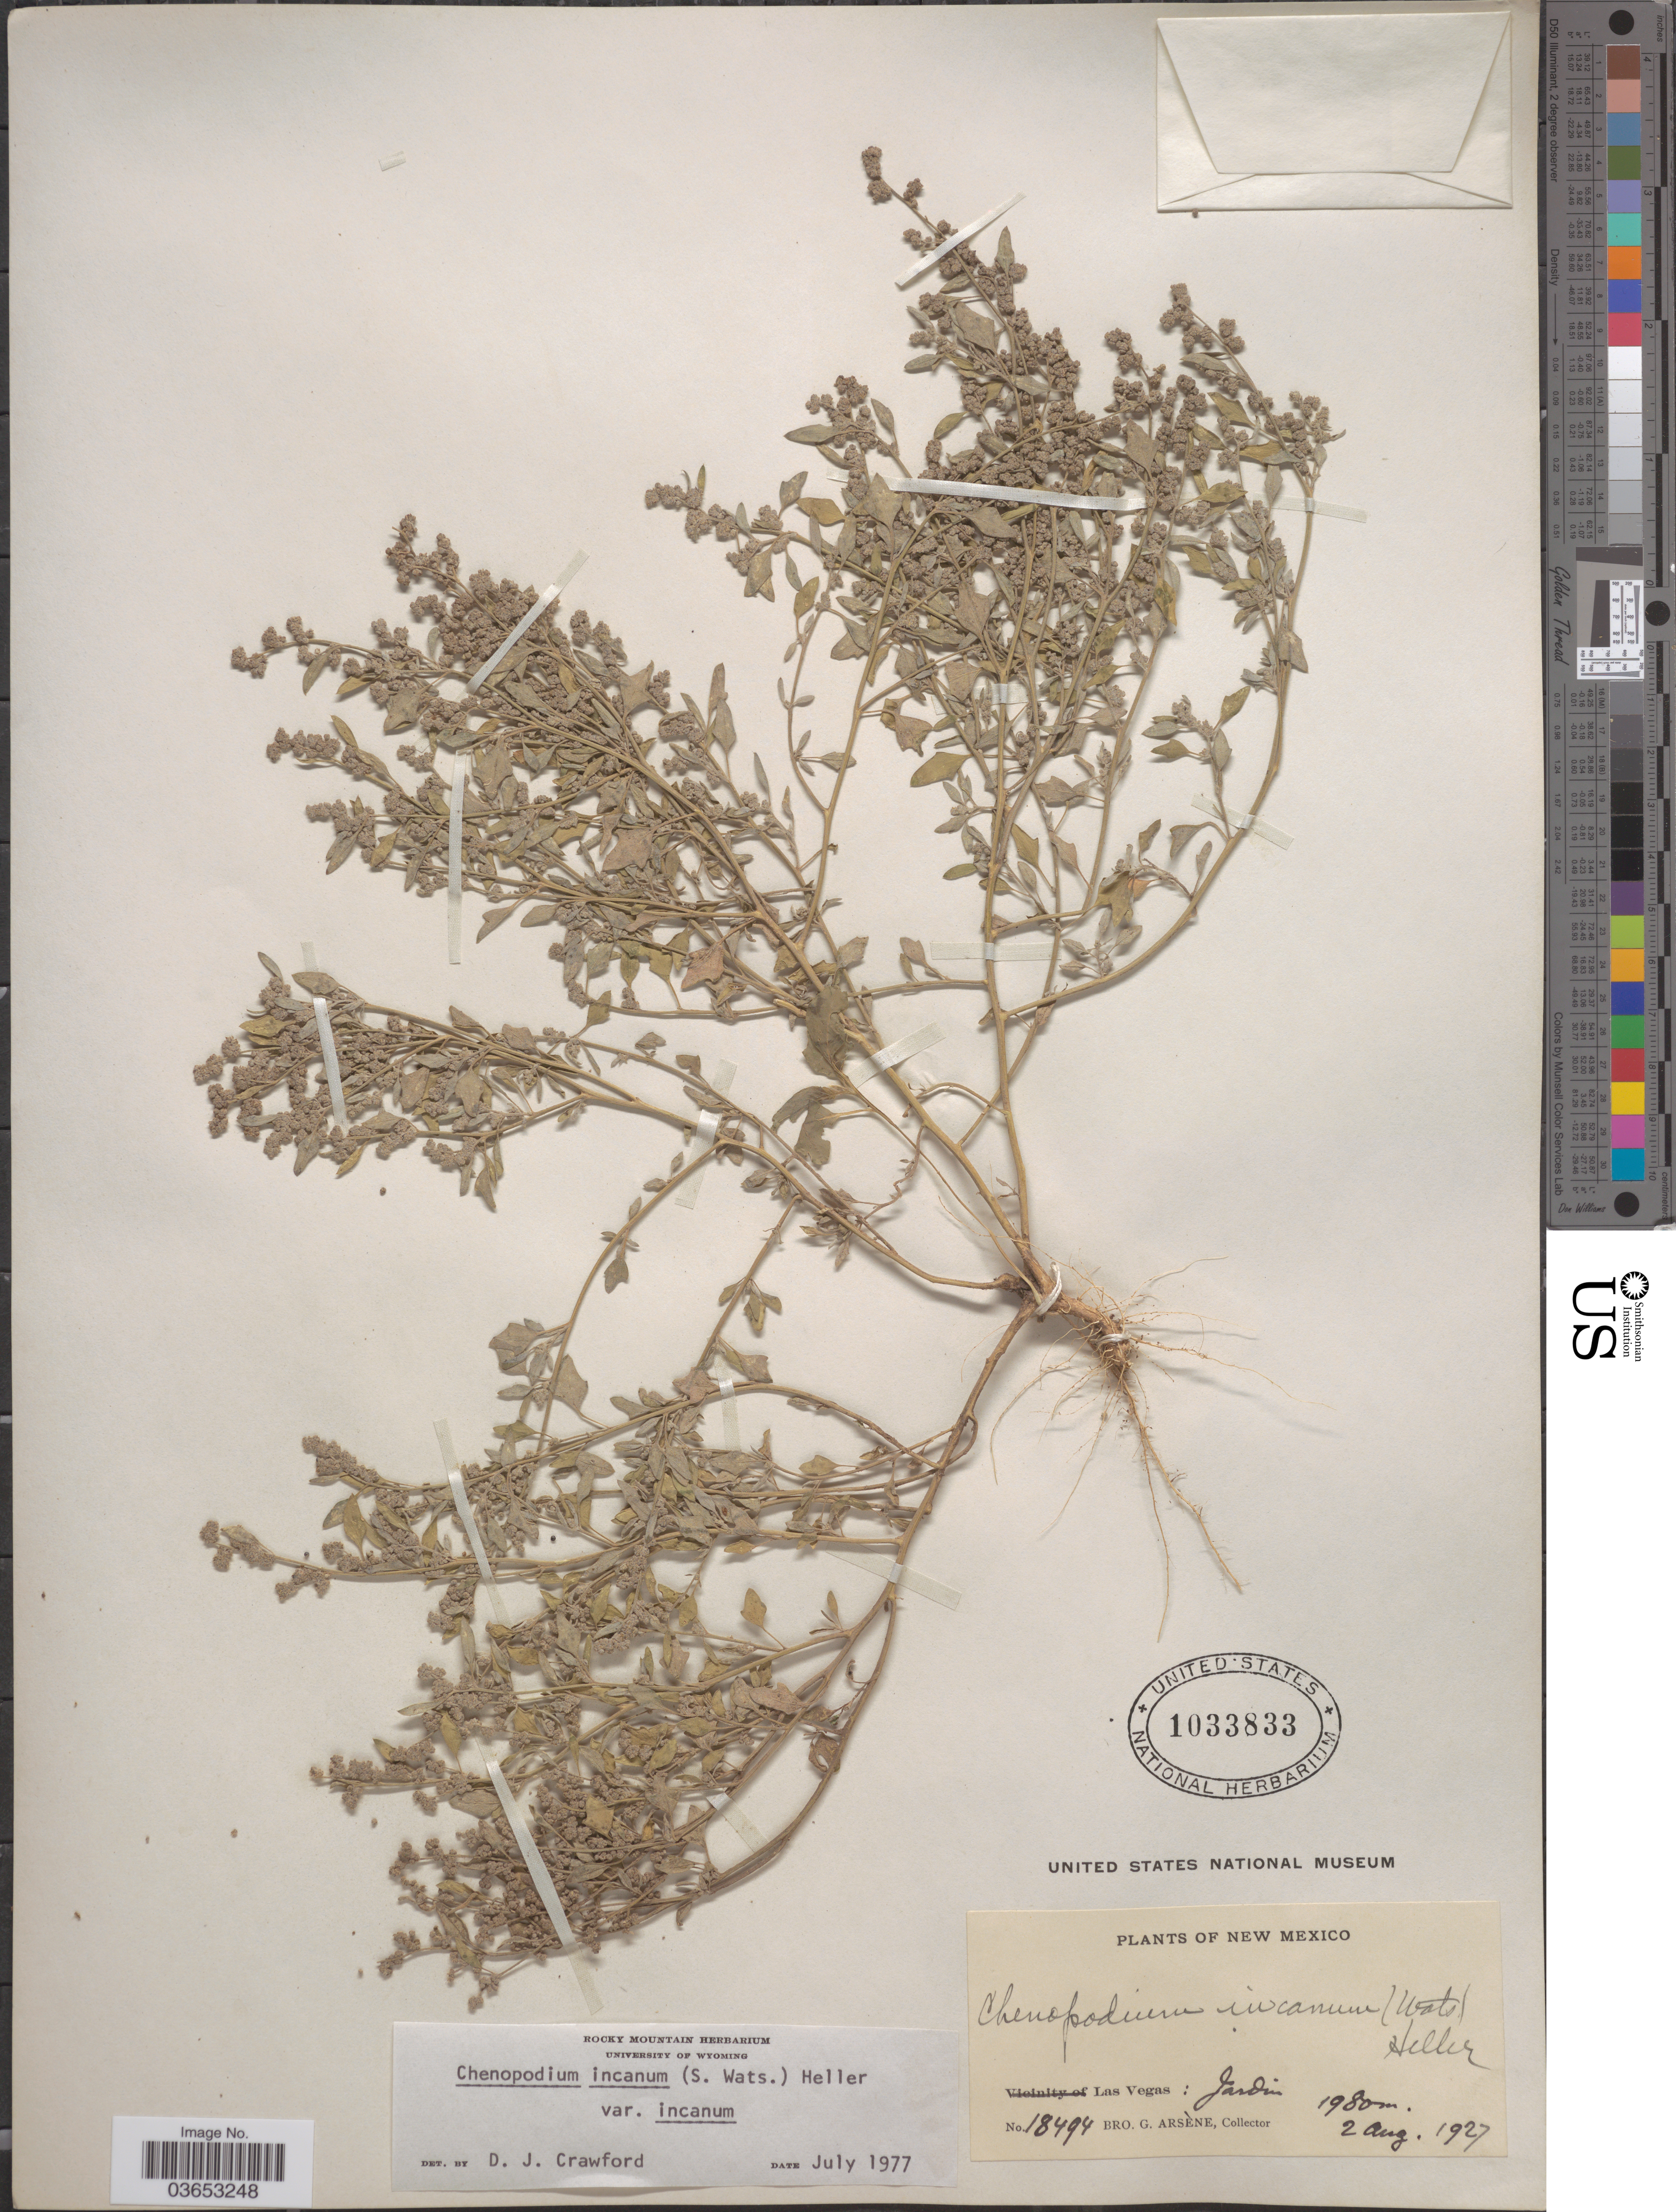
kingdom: Plantae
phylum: Tracheophyta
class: Magnoliopsida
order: Caryophyllales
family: Amaranthaceae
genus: Chenopodium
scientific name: Chenopodium incanum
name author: (S. Watson) A. Heller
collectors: Bro. G. Arsène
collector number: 18494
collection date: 1927-08-02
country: United States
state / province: New Mexico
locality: Las Vegas: Jardin.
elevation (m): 1980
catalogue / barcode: US 1033833